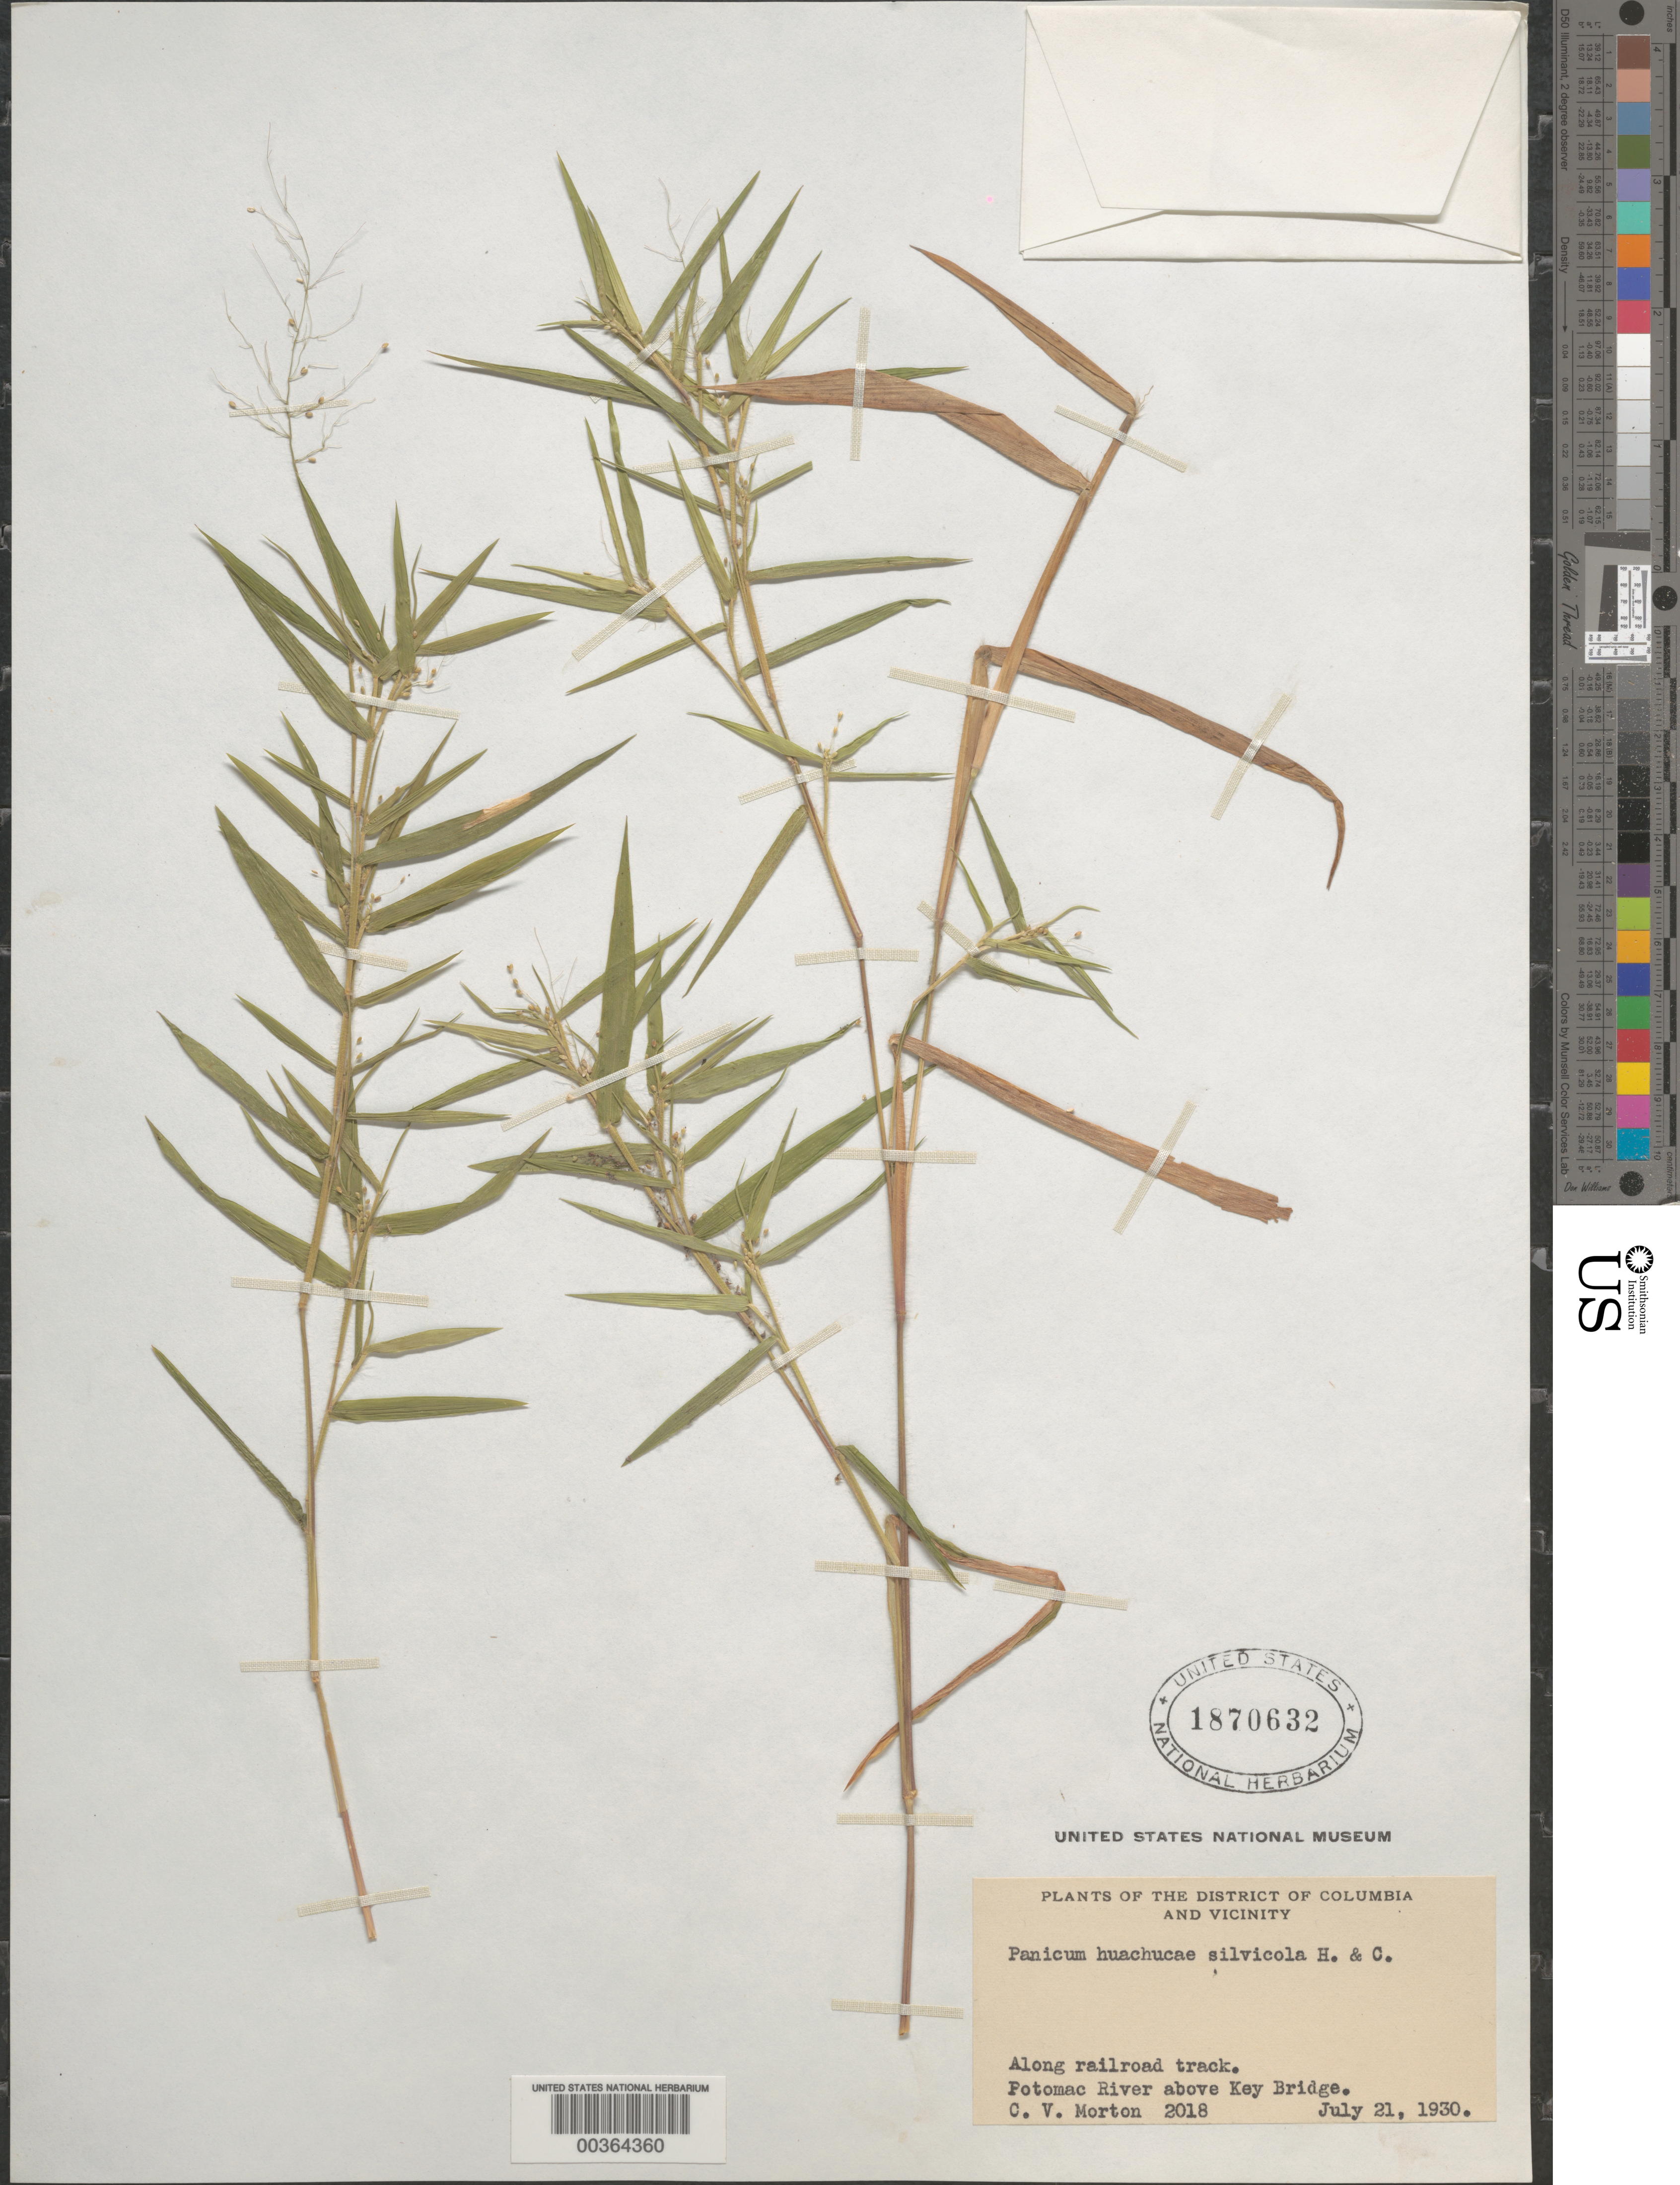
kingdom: Plantae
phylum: Tracheophyta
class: Liliopsida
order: Poales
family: Poaceae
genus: Dichanthelium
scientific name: Dichanthelium acuminatum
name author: (Sw.) Gould & C.A. Clark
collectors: C. V. Morton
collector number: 2018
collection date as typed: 21 Jul 1930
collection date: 1930-07-21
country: United States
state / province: Maryland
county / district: Montgomery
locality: Potomac River above Key Bridge C. & O. Canal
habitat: Along railroad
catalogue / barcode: US 1870632